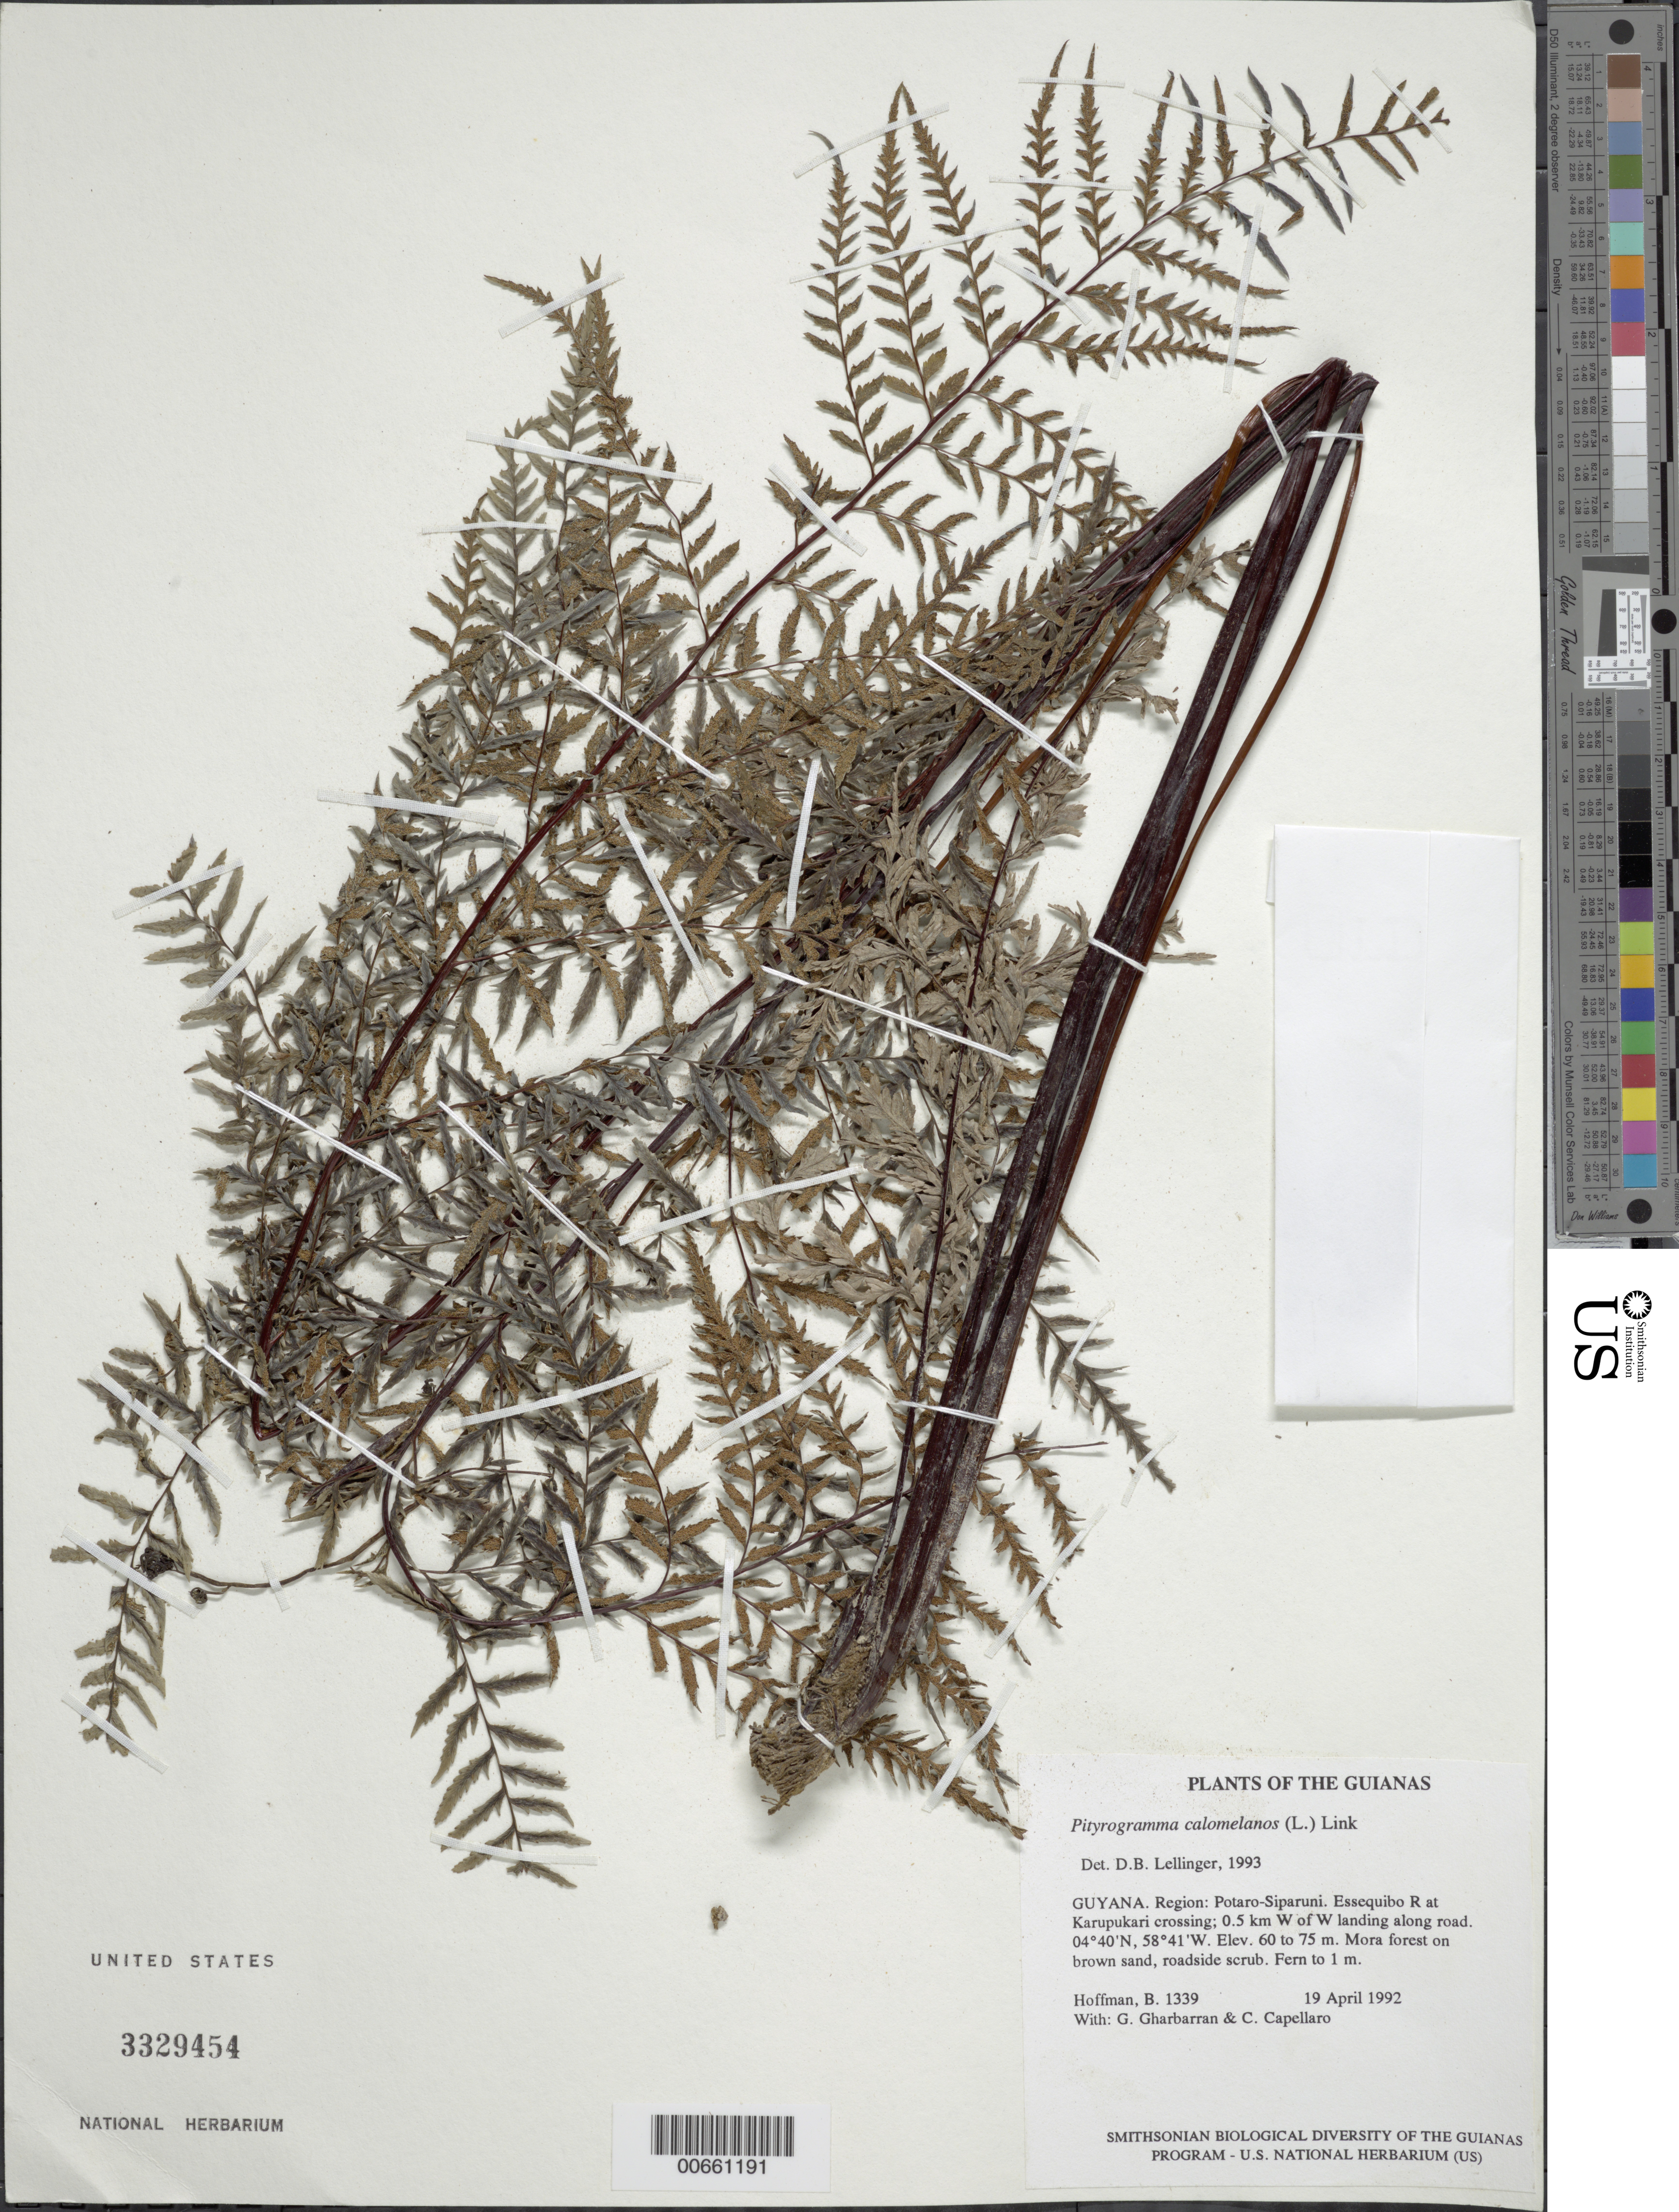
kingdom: Plantae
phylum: Tracheophyta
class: Polypodiopsida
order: Polypodiales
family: Pteridaceae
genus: Pityrogramma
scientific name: Pityrogramma calomelanos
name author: (L.) Link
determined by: Lellinger, David B., (BOT), Smithsonian Institution - National Museum of Natural History (UNITED STATES)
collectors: B. Hoffman, G. Gharbarran & C. Capellaro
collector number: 1339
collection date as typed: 19 April 1992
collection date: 1992-04-19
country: Guyana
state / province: Potaro-Siparuni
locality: Essequibo River at Karupukari crossing; 0.5 km W of W landing along road. Iwokrama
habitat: Mora forest on brown sand, roadside scrub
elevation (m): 60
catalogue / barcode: US 3329454